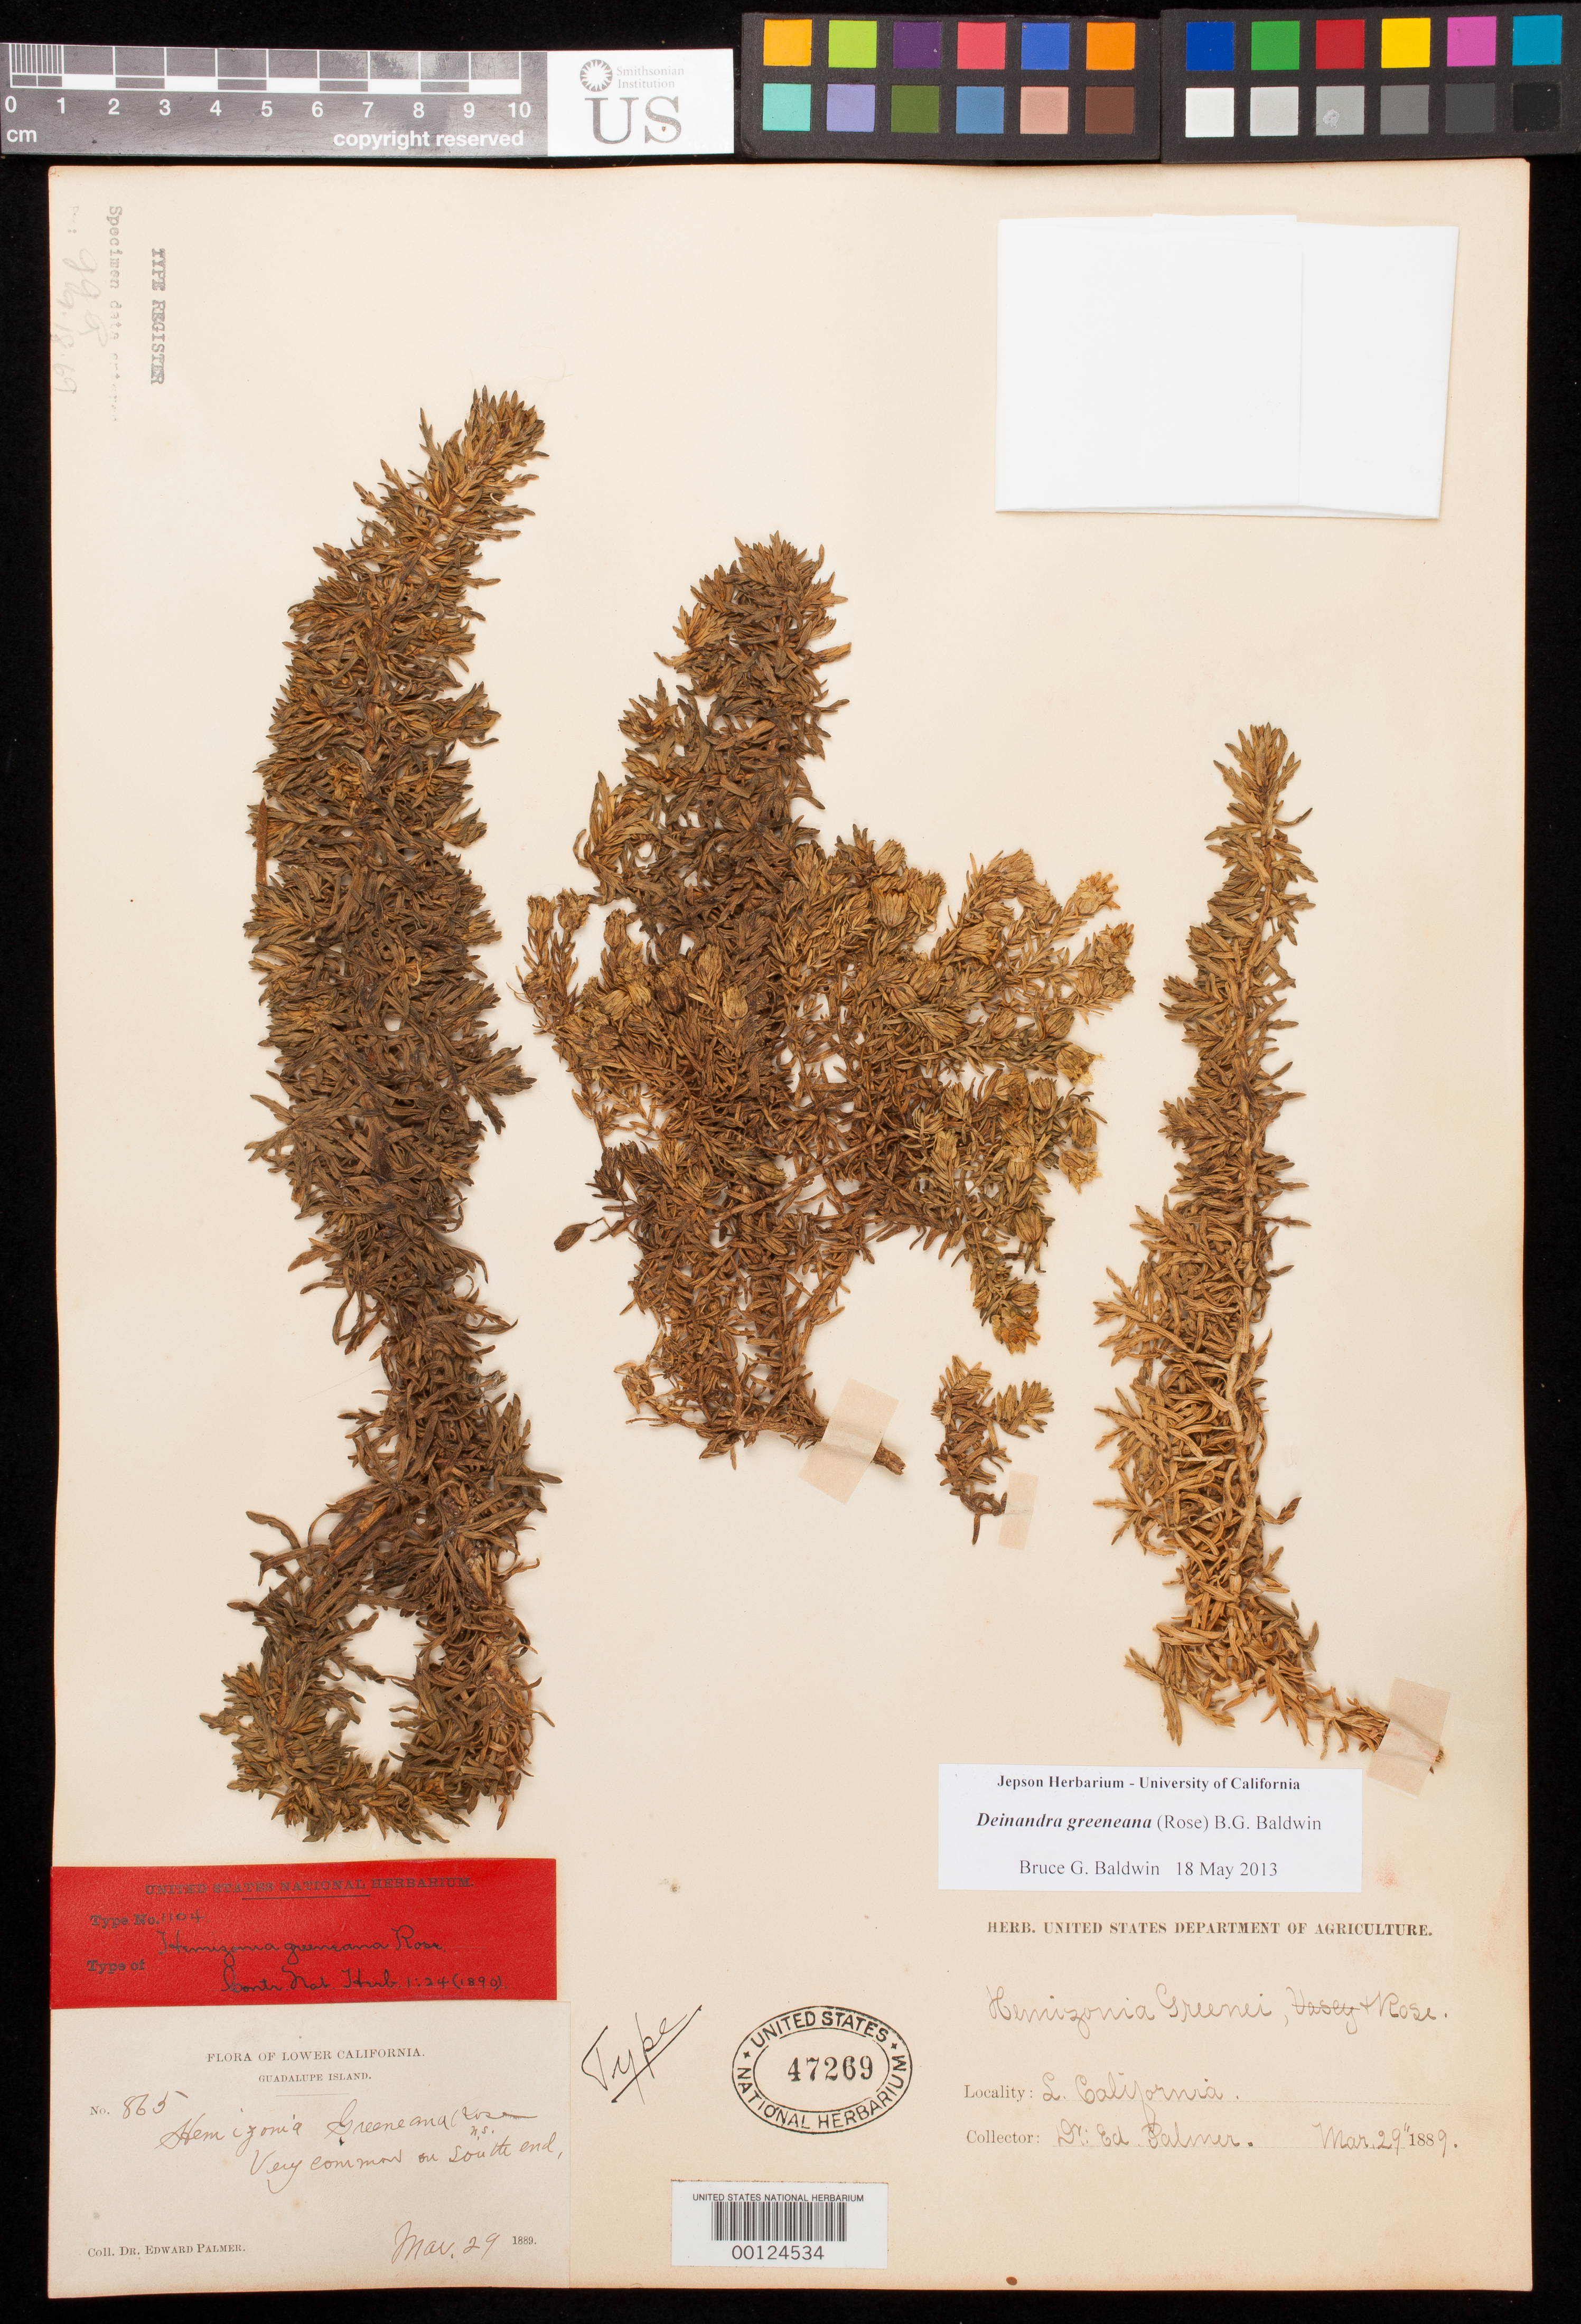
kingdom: Plantae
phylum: Tracheophyta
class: Magnoliopsida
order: Asterales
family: Asteraceae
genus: Hemizonia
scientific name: Hemizonia greeneana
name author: Rose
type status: Holotype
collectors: E. Palmer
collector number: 865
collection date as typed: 29 Mar 1889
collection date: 1889-03-29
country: Mexico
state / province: Baja California Norte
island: Guadalupe Island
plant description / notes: One of 2 original sheets from the USDA herbarium, USNH 47269 & 47270; unclear which (if either) should be considered the holotype but 47269 annotated "Type" (in Rose's hand?).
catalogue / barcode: US 47269